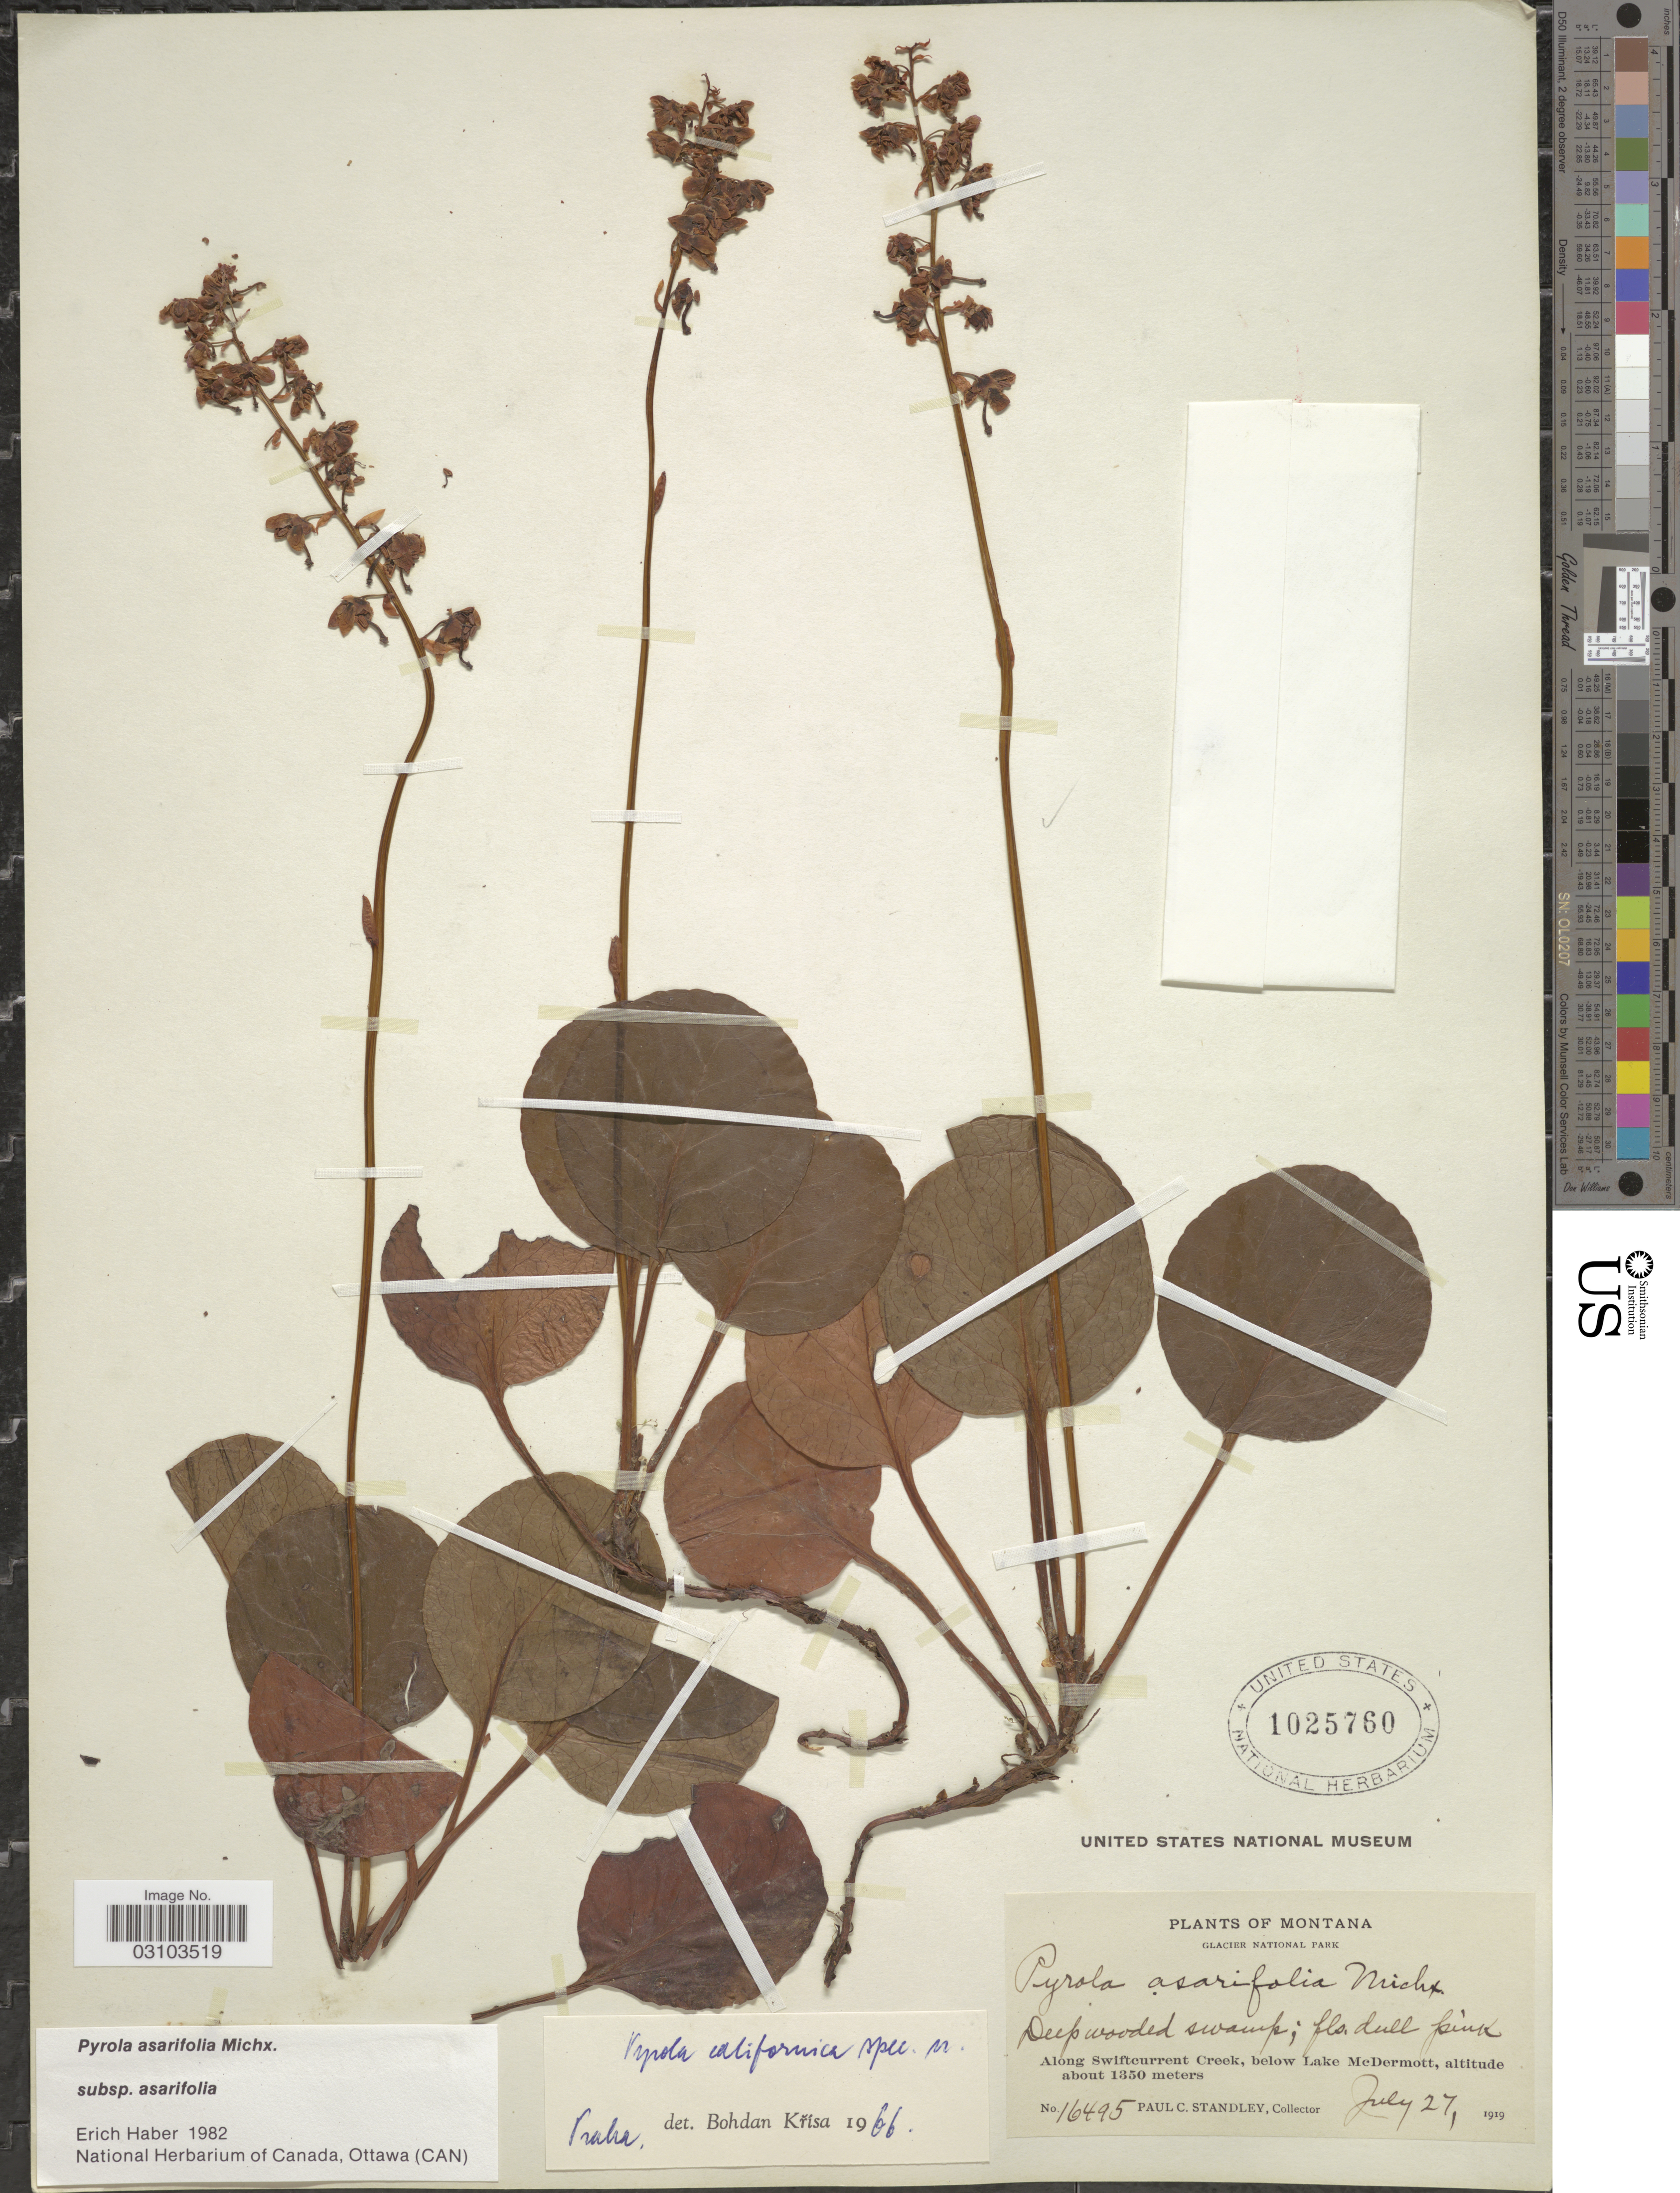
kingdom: Plantae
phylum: Tracheophyta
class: Magnoliopsida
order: Ericales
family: Ericaceae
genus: Pyrola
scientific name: Pyrola asarifolia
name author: Michx.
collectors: P. C. Standley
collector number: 16495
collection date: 1919-07-27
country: United States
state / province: Montana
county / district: Glacier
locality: Glacier National Park, along Swiftcurrent Creek, below Lake McDermott.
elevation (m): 1350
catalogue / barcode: US 1025760